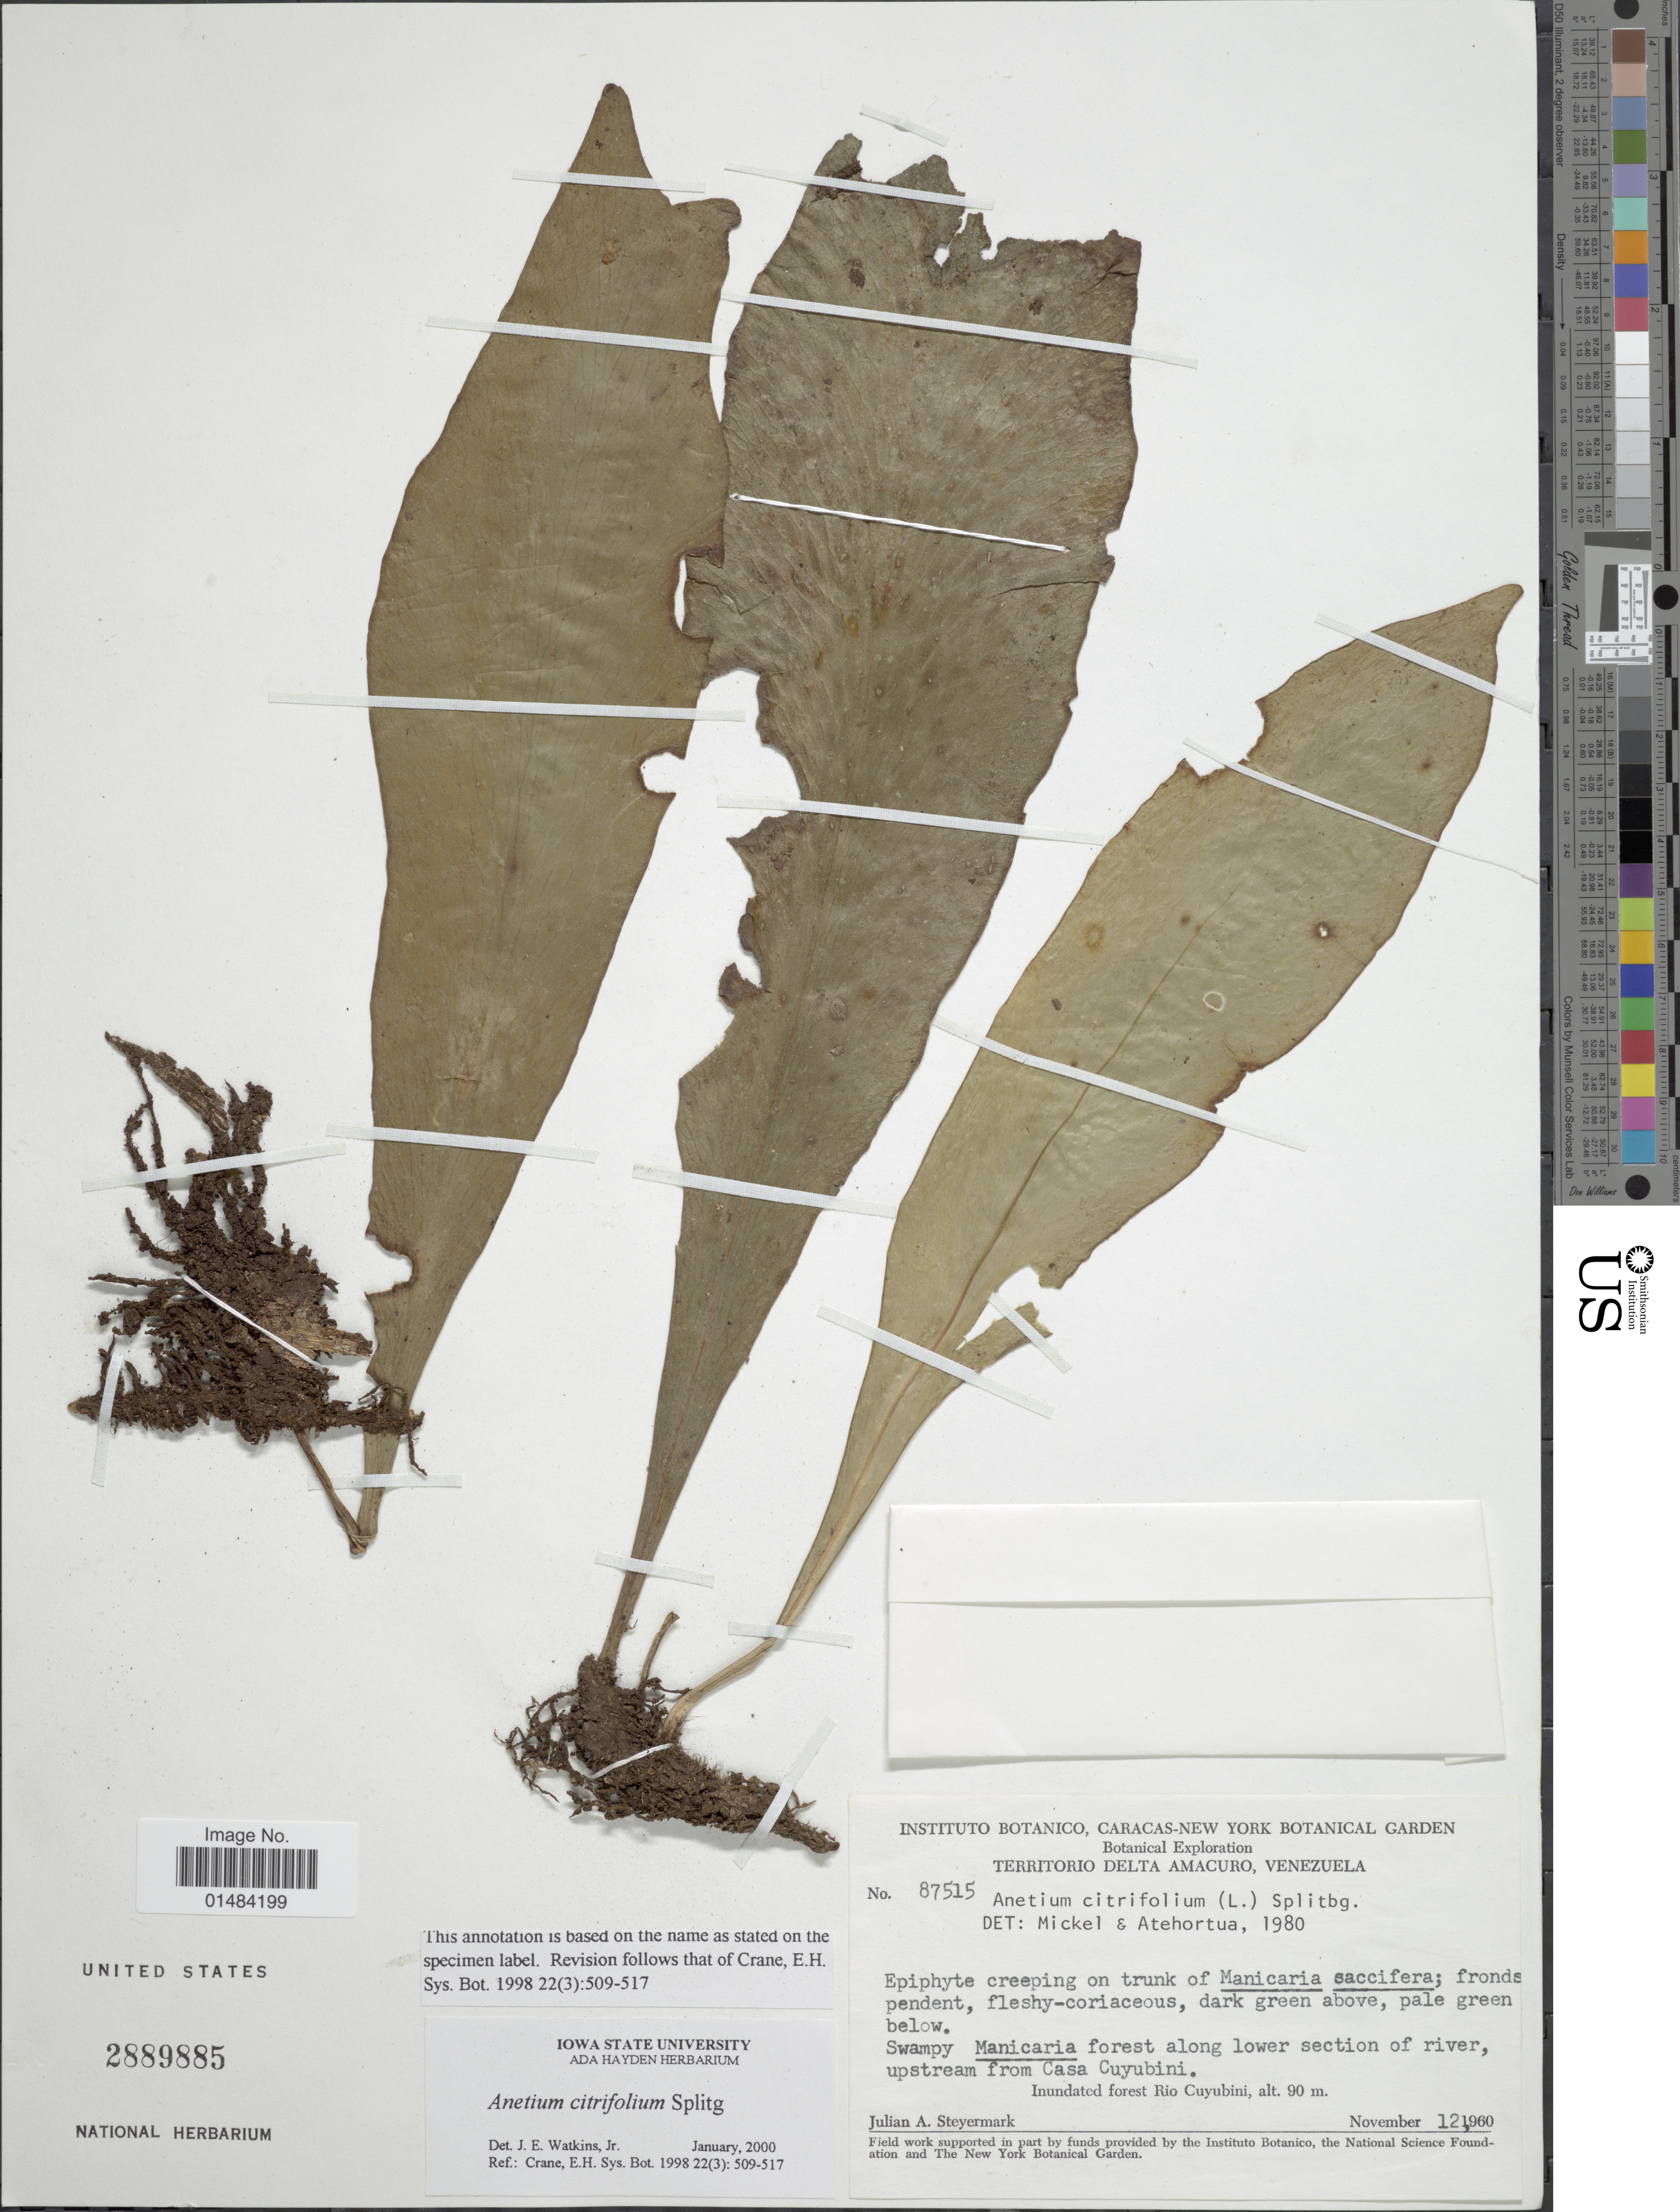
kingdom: Plantae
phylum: Tracheophyta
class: Polypodiopsida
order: Polypodiales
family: Pteridaceae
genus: Anetium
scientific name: Anetium citrifolium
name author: (L.) Splitg.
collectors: J. Steyermark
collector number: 87515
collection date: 1960-11-12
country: Venezuela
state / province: Delta Amacuro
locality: Venezuela, Territorio Delta Amacuro, Swampy Manicaria forest along lower section of river, upstream from Casa Cuyubini. Inundated forest Rio Cuyubini.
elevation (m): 90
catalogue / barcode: US 2889885